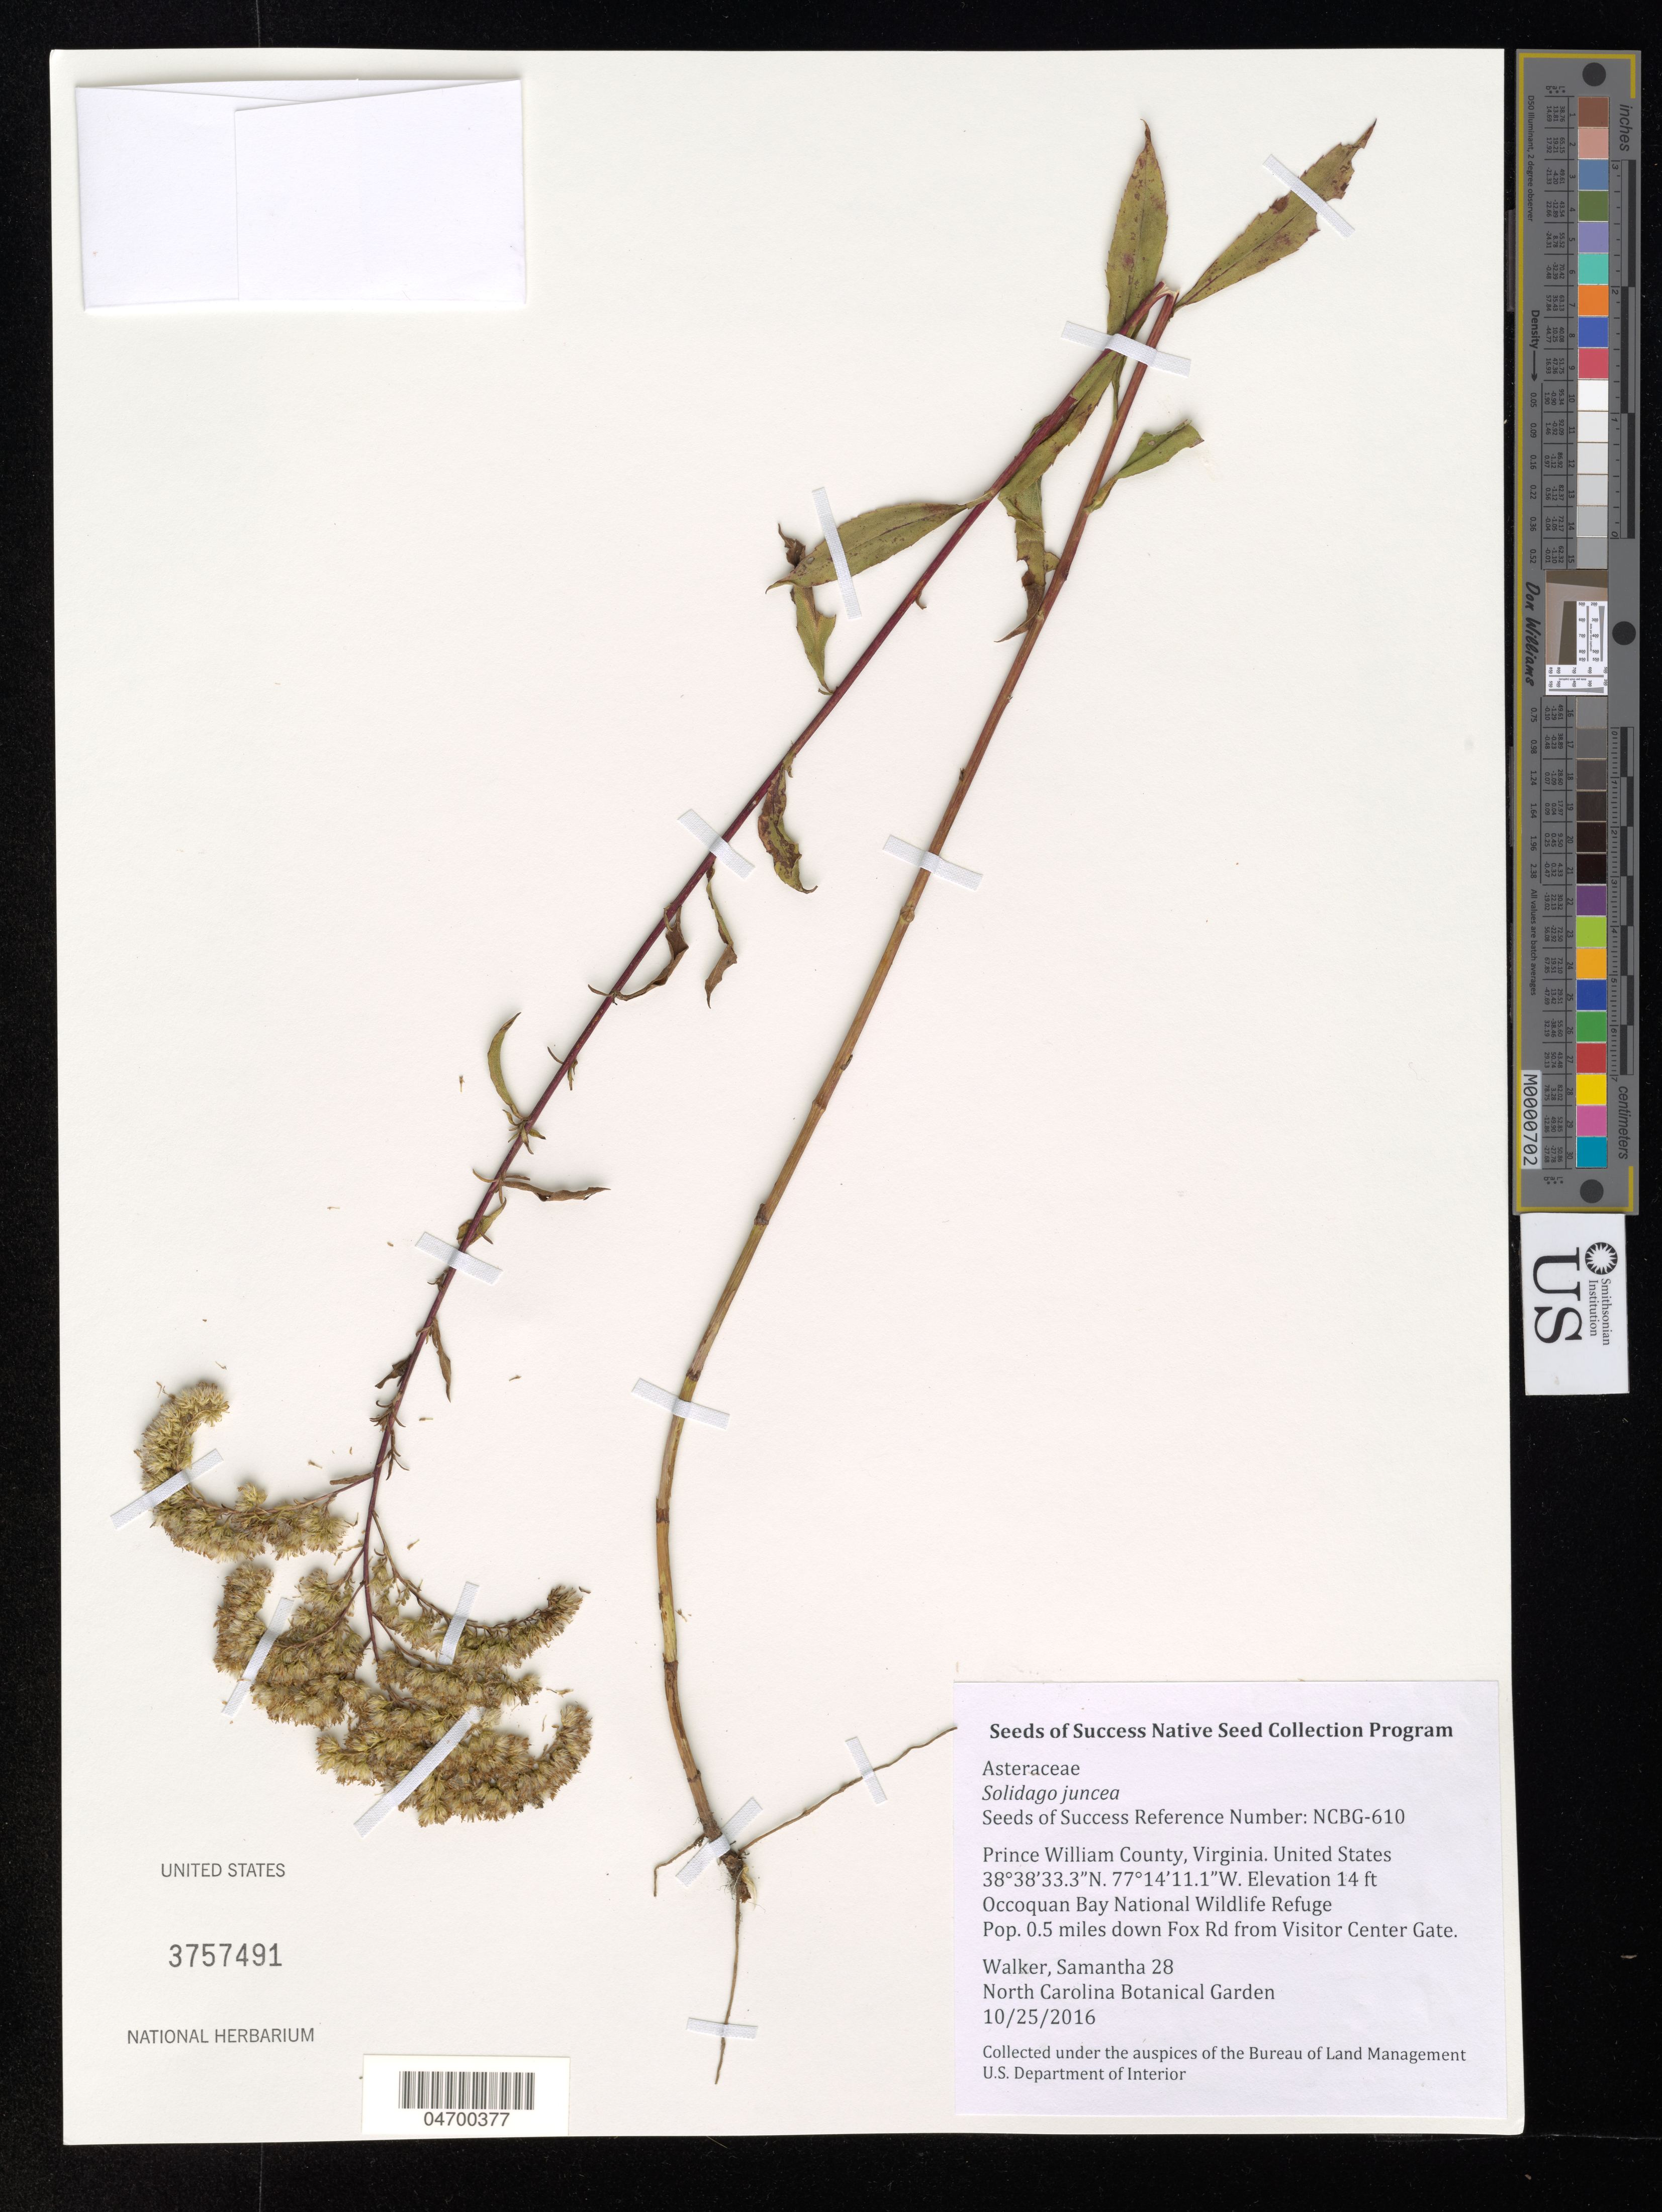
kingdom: Plantae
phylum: Tracheophyta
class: Magnoliopsida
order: Asterales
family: Asteraceae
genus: Solidago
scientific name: Solidago juncea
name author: Aiton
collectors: S. Walker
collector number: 28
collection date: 2016-10-25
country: United States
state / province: Virginia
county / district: Prince Wiliam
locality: Prince William County. Occoquan Bay National Wildlife Refuge. Pop. 0.5 miles down Fox Rd from Visitor Center Gate.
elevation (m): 4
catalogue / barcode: US 3757491